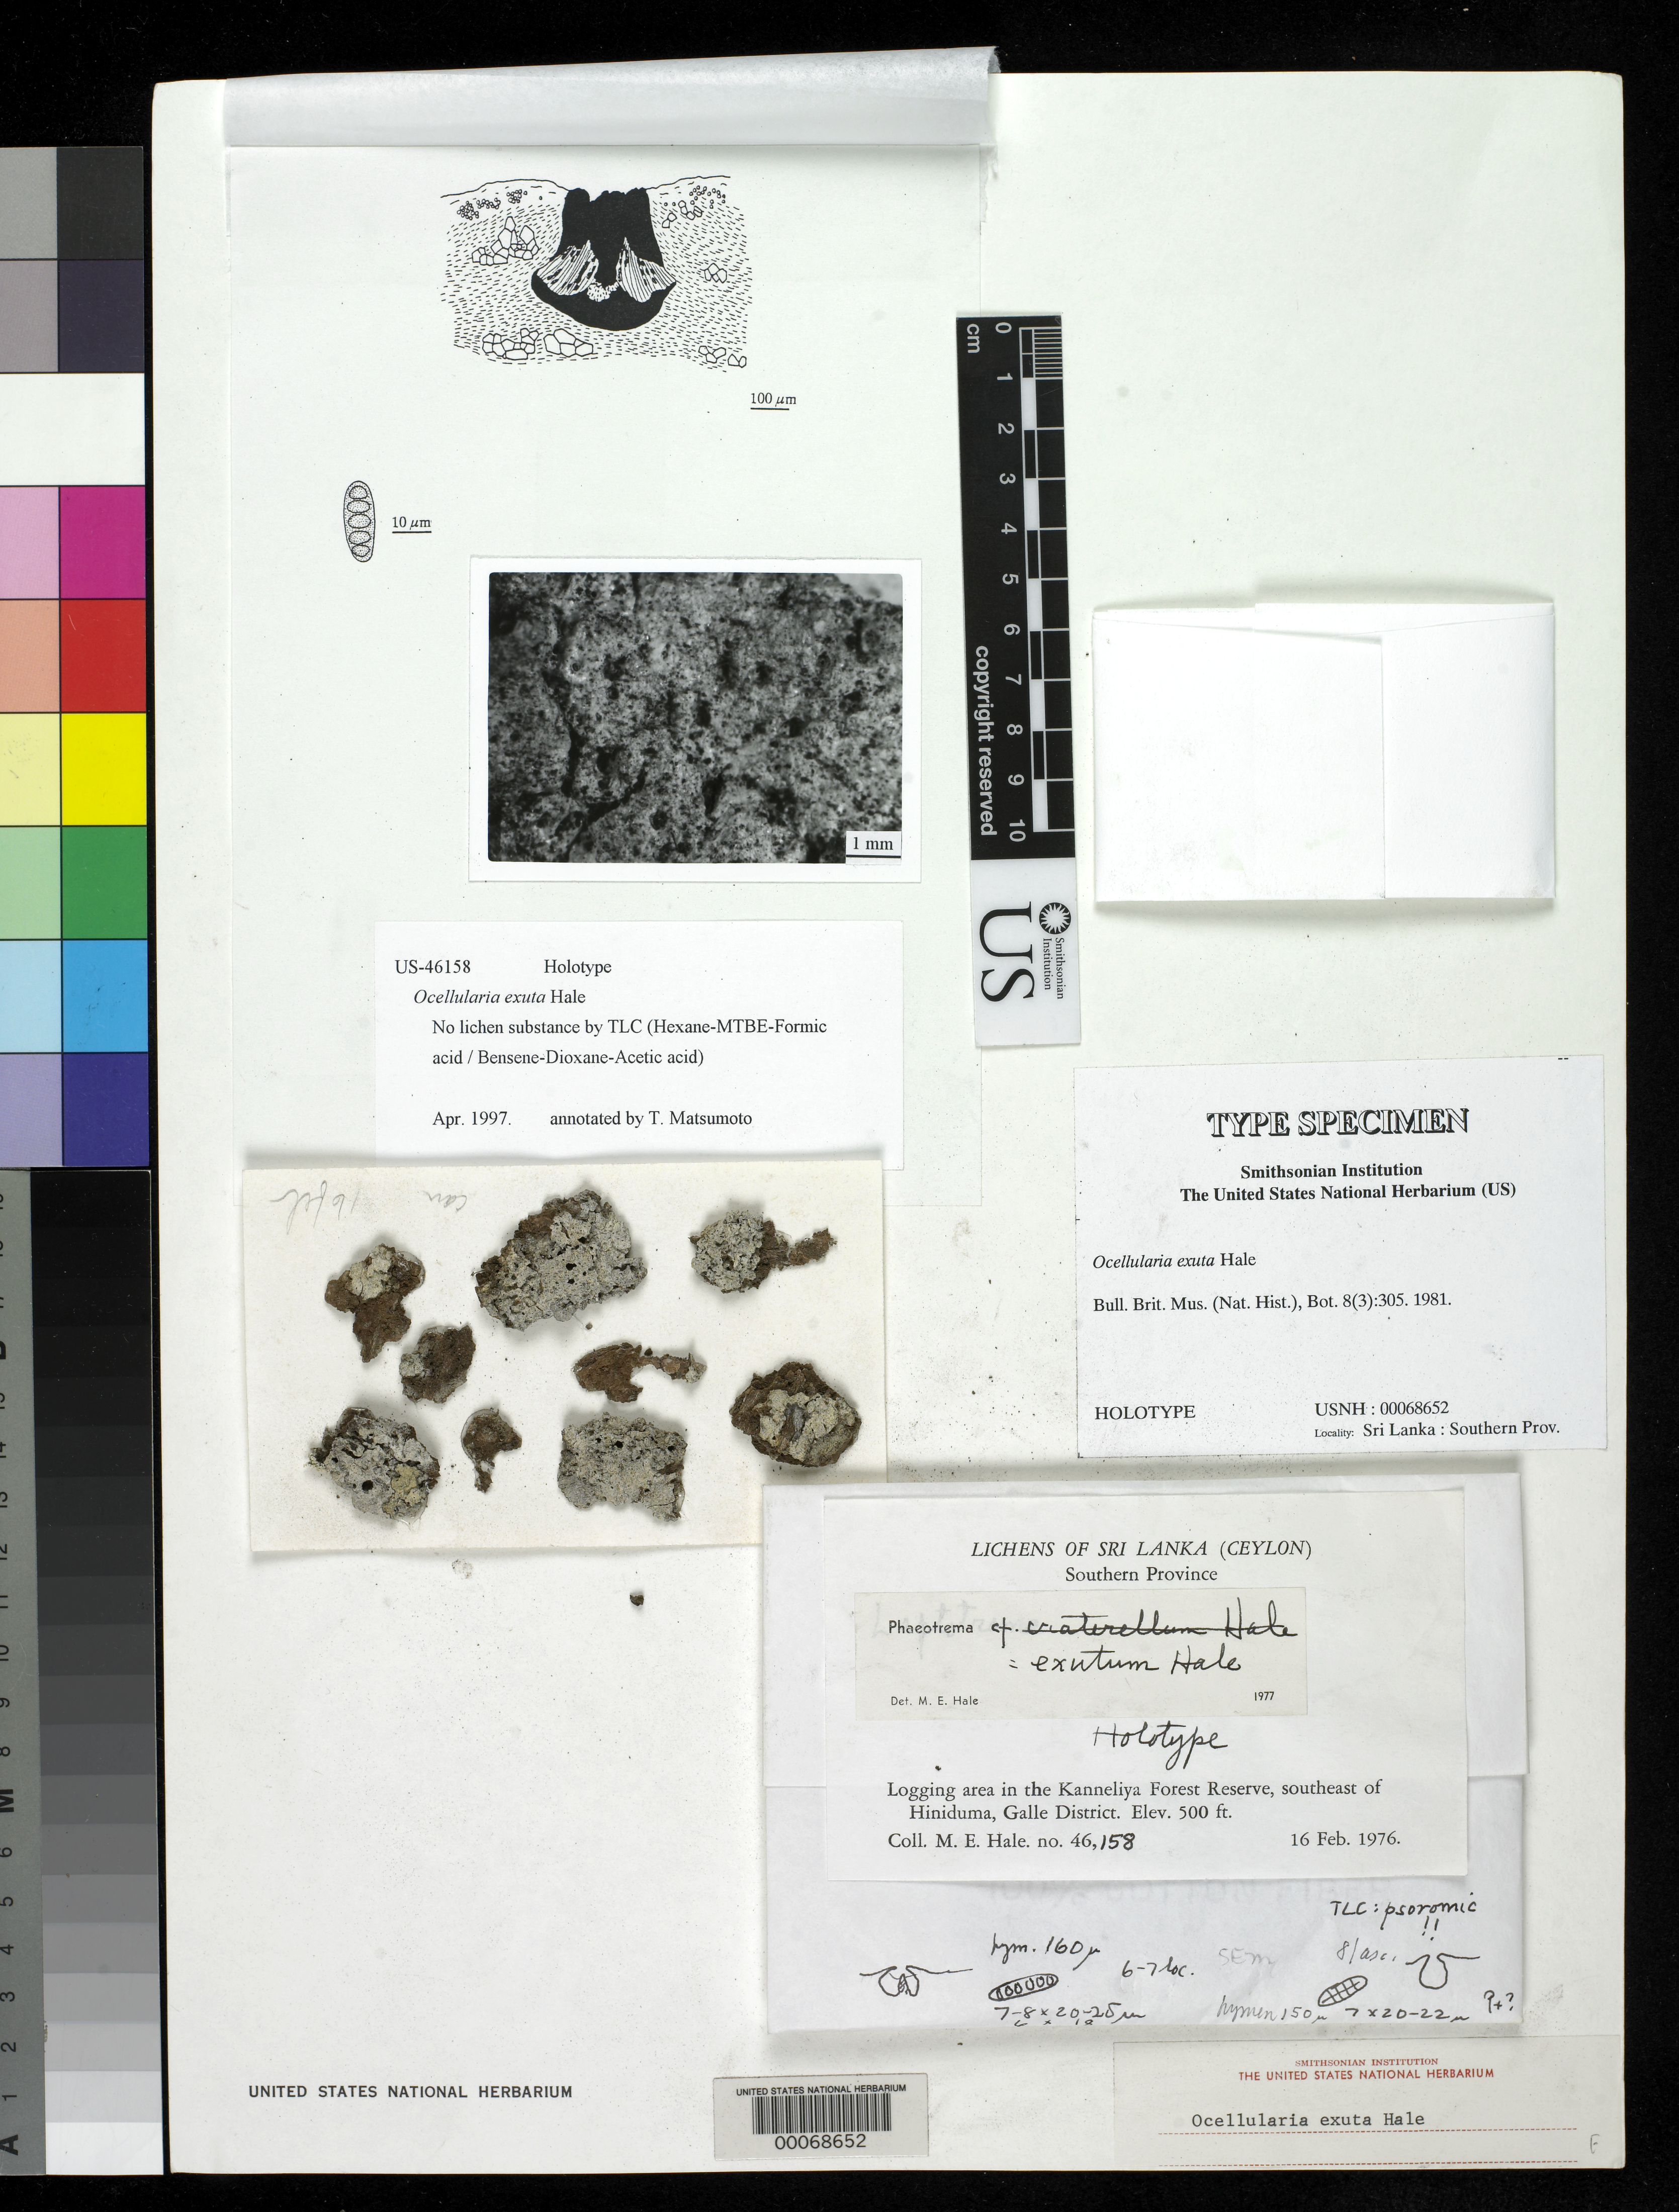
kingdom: Fungi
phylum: Ascomycota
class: Lecanoromycetes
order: Ostropales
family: Graphidaceae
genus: Ocellularia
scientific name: Ocellularia exuta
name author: Hale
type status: Holotype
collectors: M. Hale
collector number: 46158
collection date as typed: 16 Feb 1976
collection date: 1976-02-16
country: Sri Lanka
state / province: Southern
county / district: Galle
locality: Logging area, Kanneliya Forest Reserve, SE of Hiniduma.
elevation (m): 152